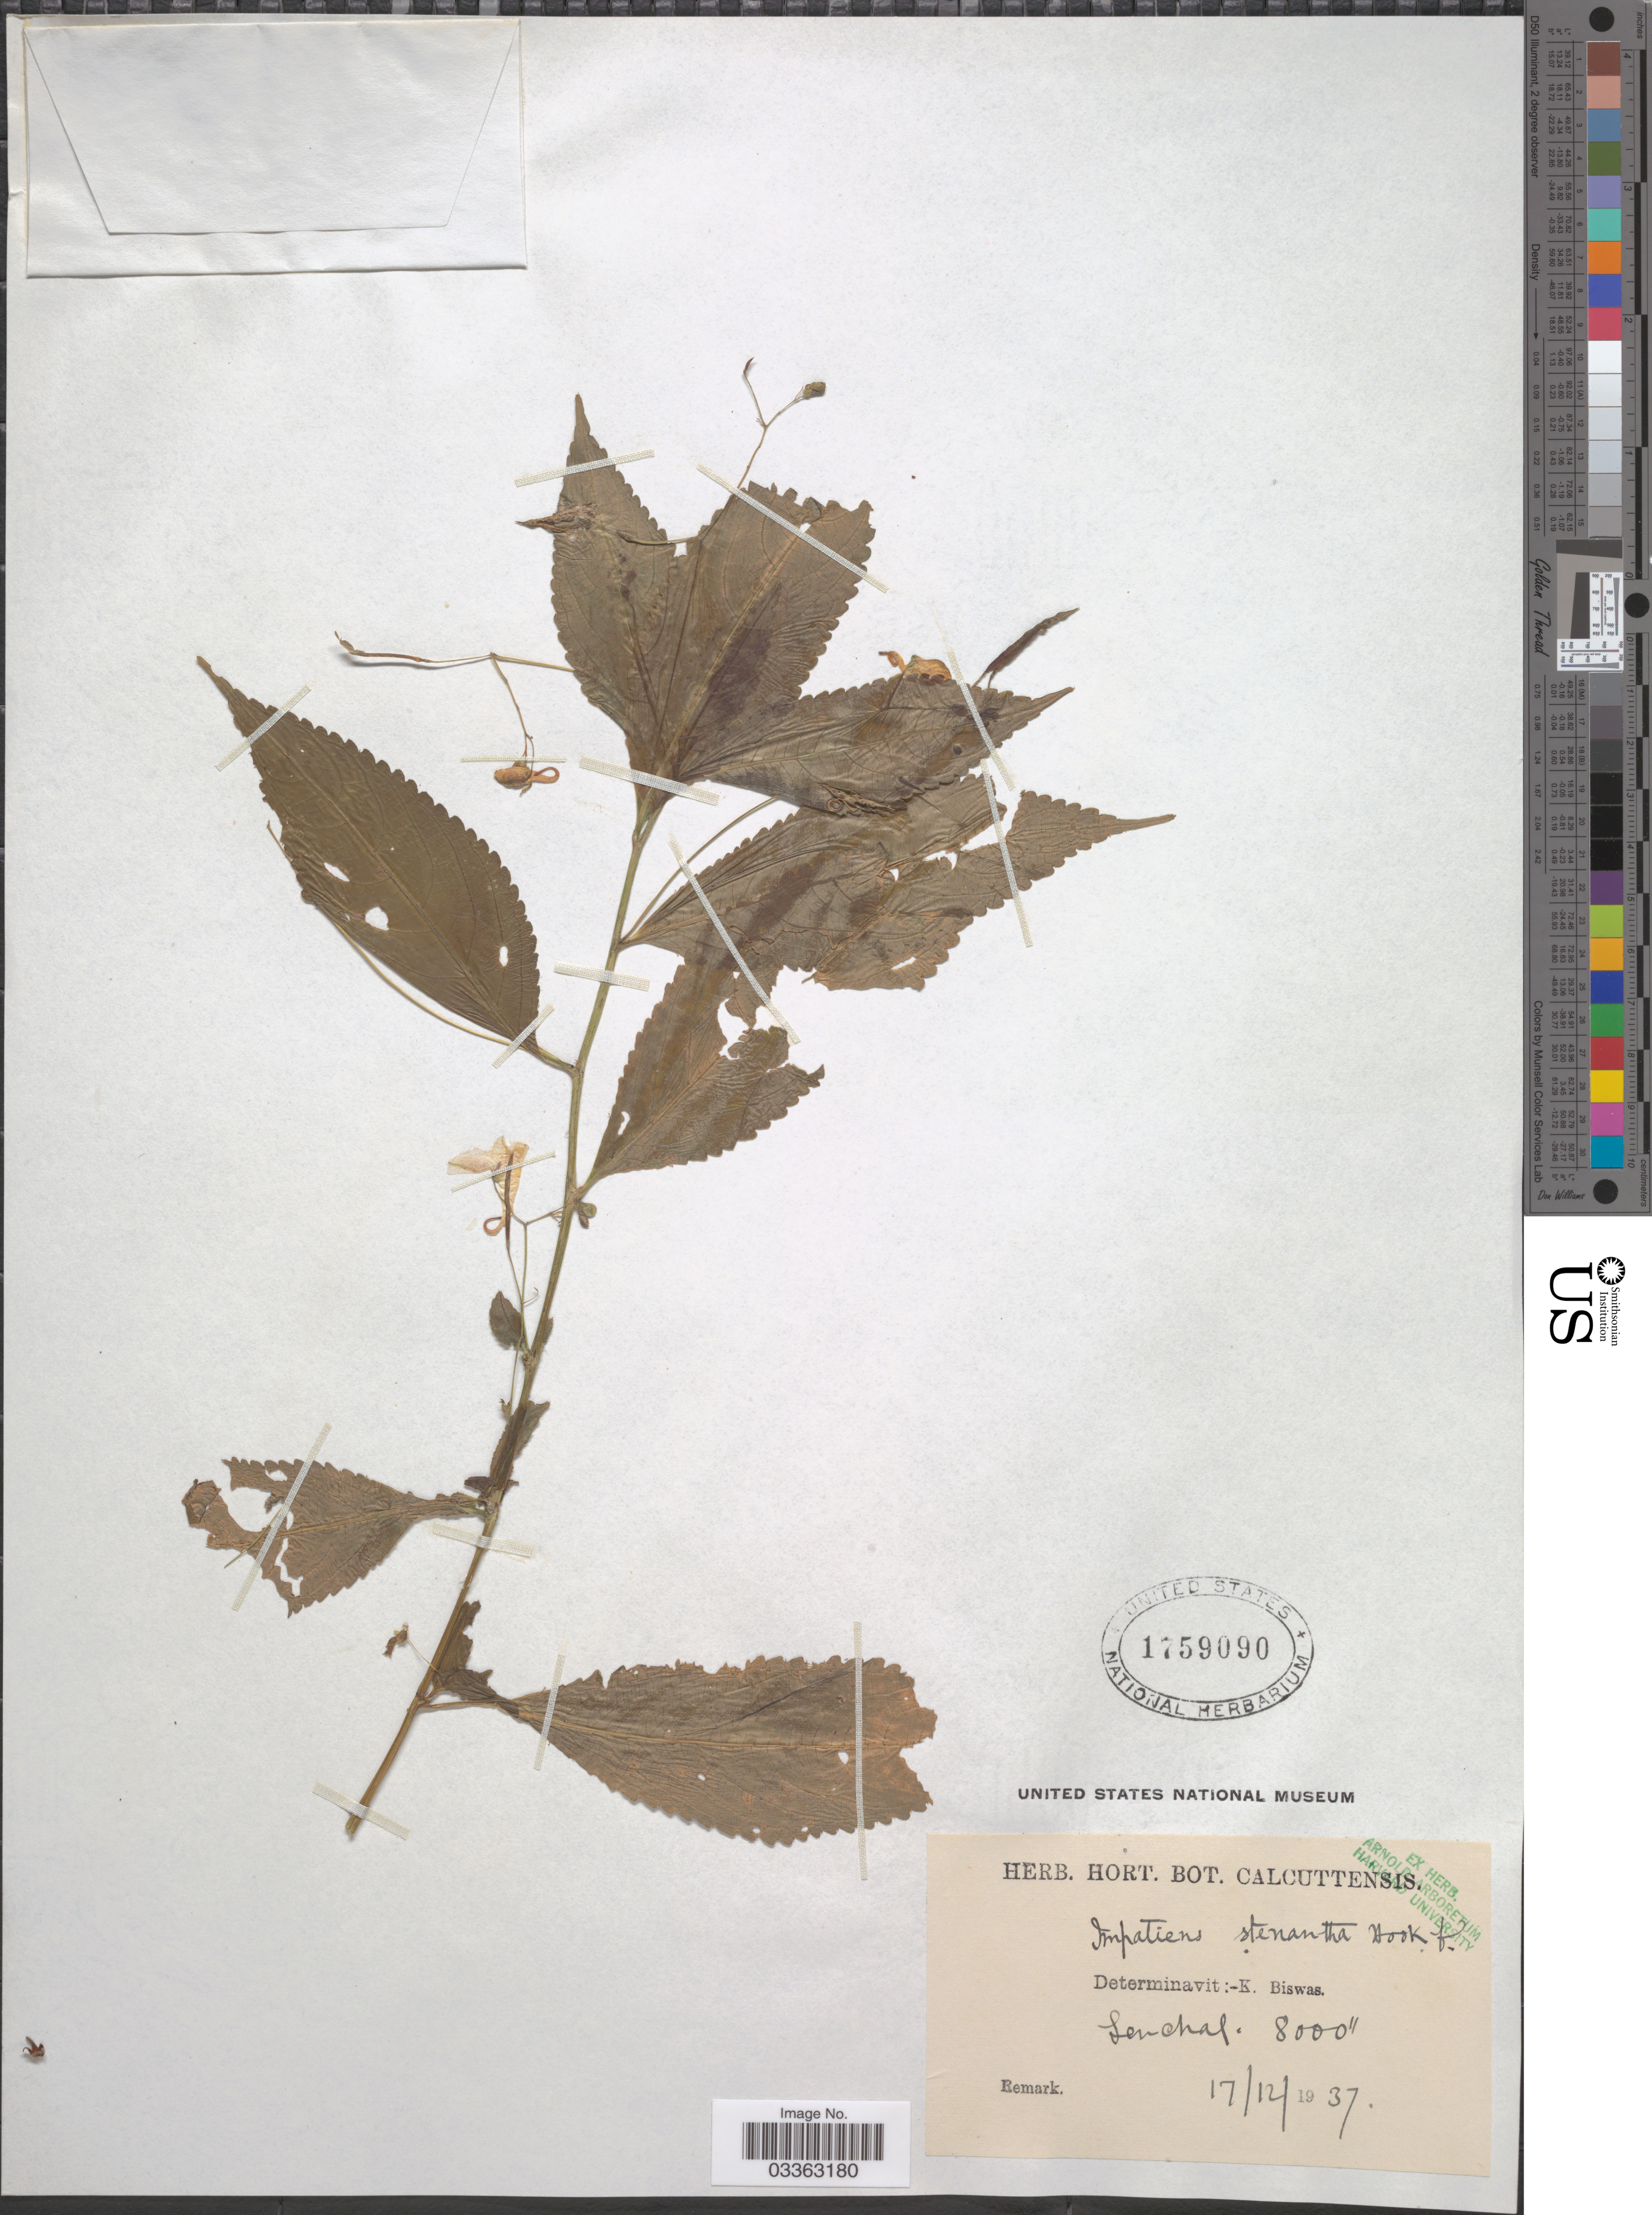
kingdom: Plantae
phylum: Tracheophyta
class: Magnoliopsida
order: Ericales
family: Balsaminaceae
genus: Impatiens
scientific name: Impatiens stenantha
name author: Hook. f.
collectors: ex Herb. Hort. Bot. Calcuttensis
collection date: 1937-12-17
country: India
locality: Senchal.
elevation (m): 2438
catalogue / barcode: US 1759090